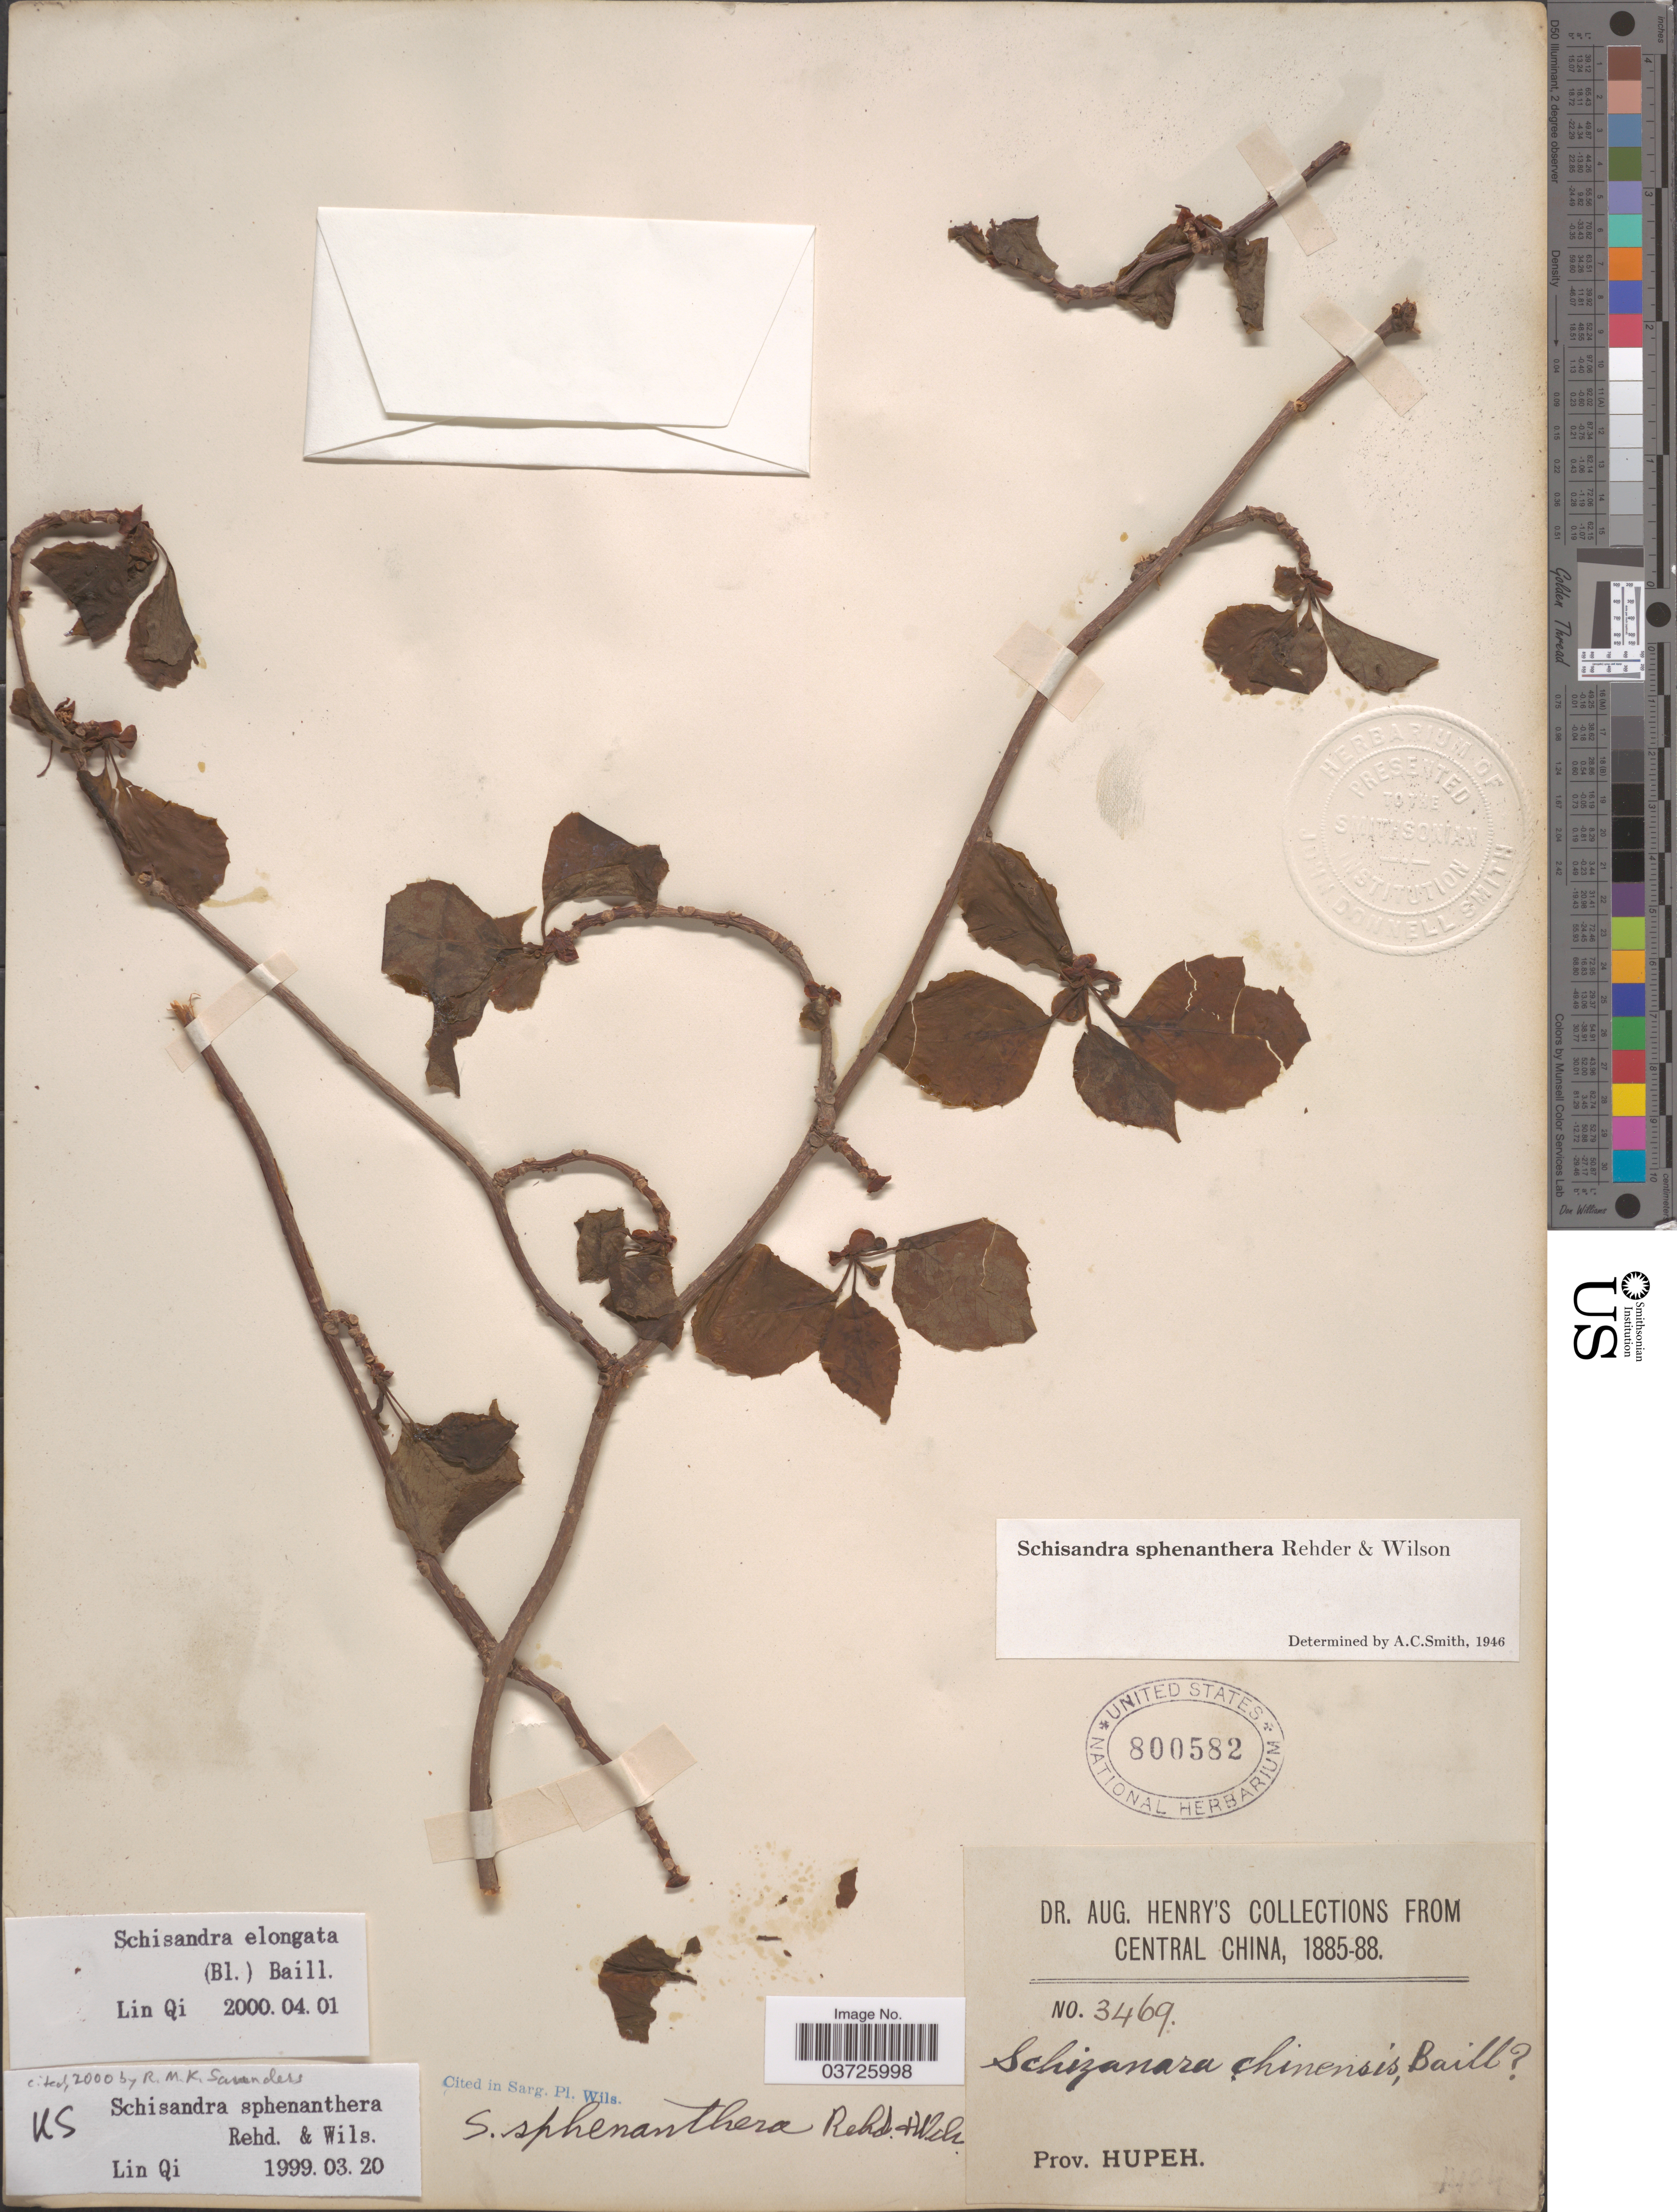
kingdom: Plantae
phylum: Tracheophyta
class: Magnoliopsida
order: Austrobaileyales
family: Schisandraceae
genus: Schisandra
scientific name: Schisandra elongata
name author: (Blume) Baill.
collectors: A. Henry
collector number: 3469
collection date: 1885/1888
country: China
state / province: Hubei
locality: Central China. Prov. Hupeh.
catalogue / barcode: US 800582